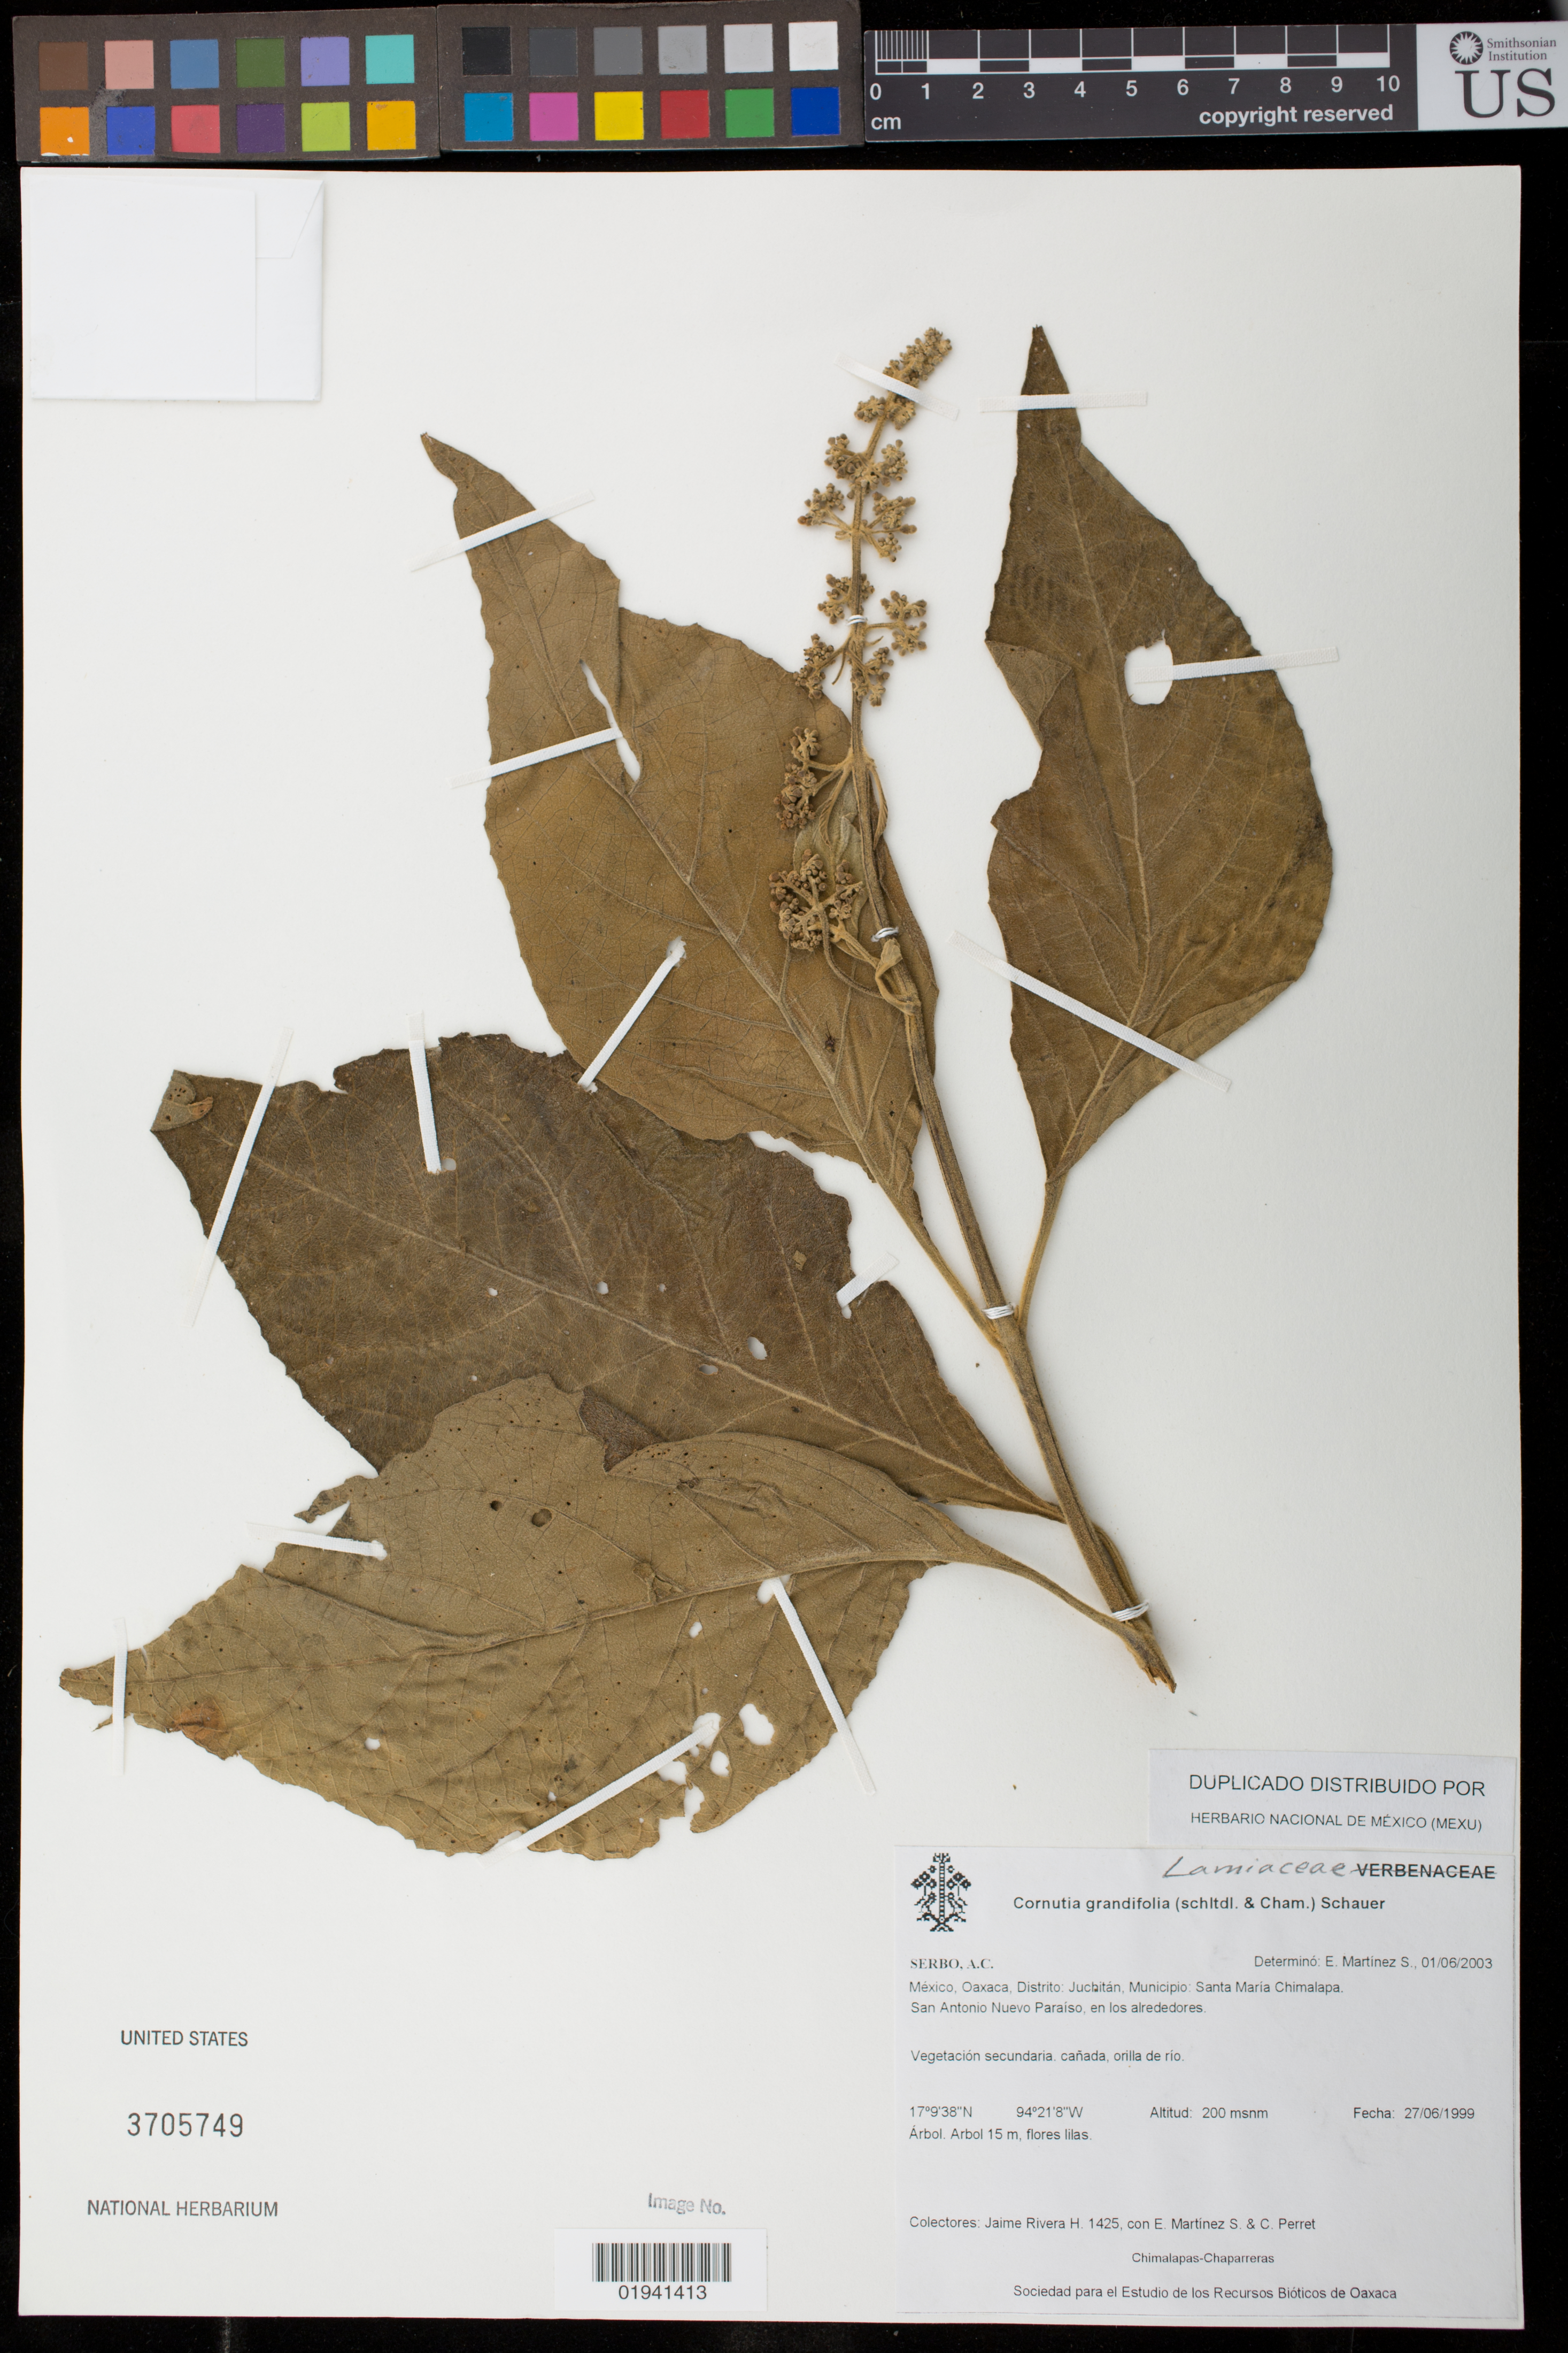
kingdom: Plantae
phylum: Tracheophyta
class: Magnoliopsida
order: Lamiales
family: Lamiaceae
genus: Cornutia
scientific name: Cornutia grandifolia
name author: (Cham. & Schltdl.) Schauer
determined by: Martínez, E.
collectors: J. Rivera H., E. Martínez & C. Perret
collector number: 1425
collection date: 1999-06-27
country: Mexico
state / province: Oaxaca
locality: Distrito: Juchitan, Municipio: Santa Maria Chamalapa. San Antonio Nuevo Paraiso, en los alrededores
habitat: vegetacion secundaria, canada, orilla de rio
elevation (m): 200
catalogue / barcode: US 3705749